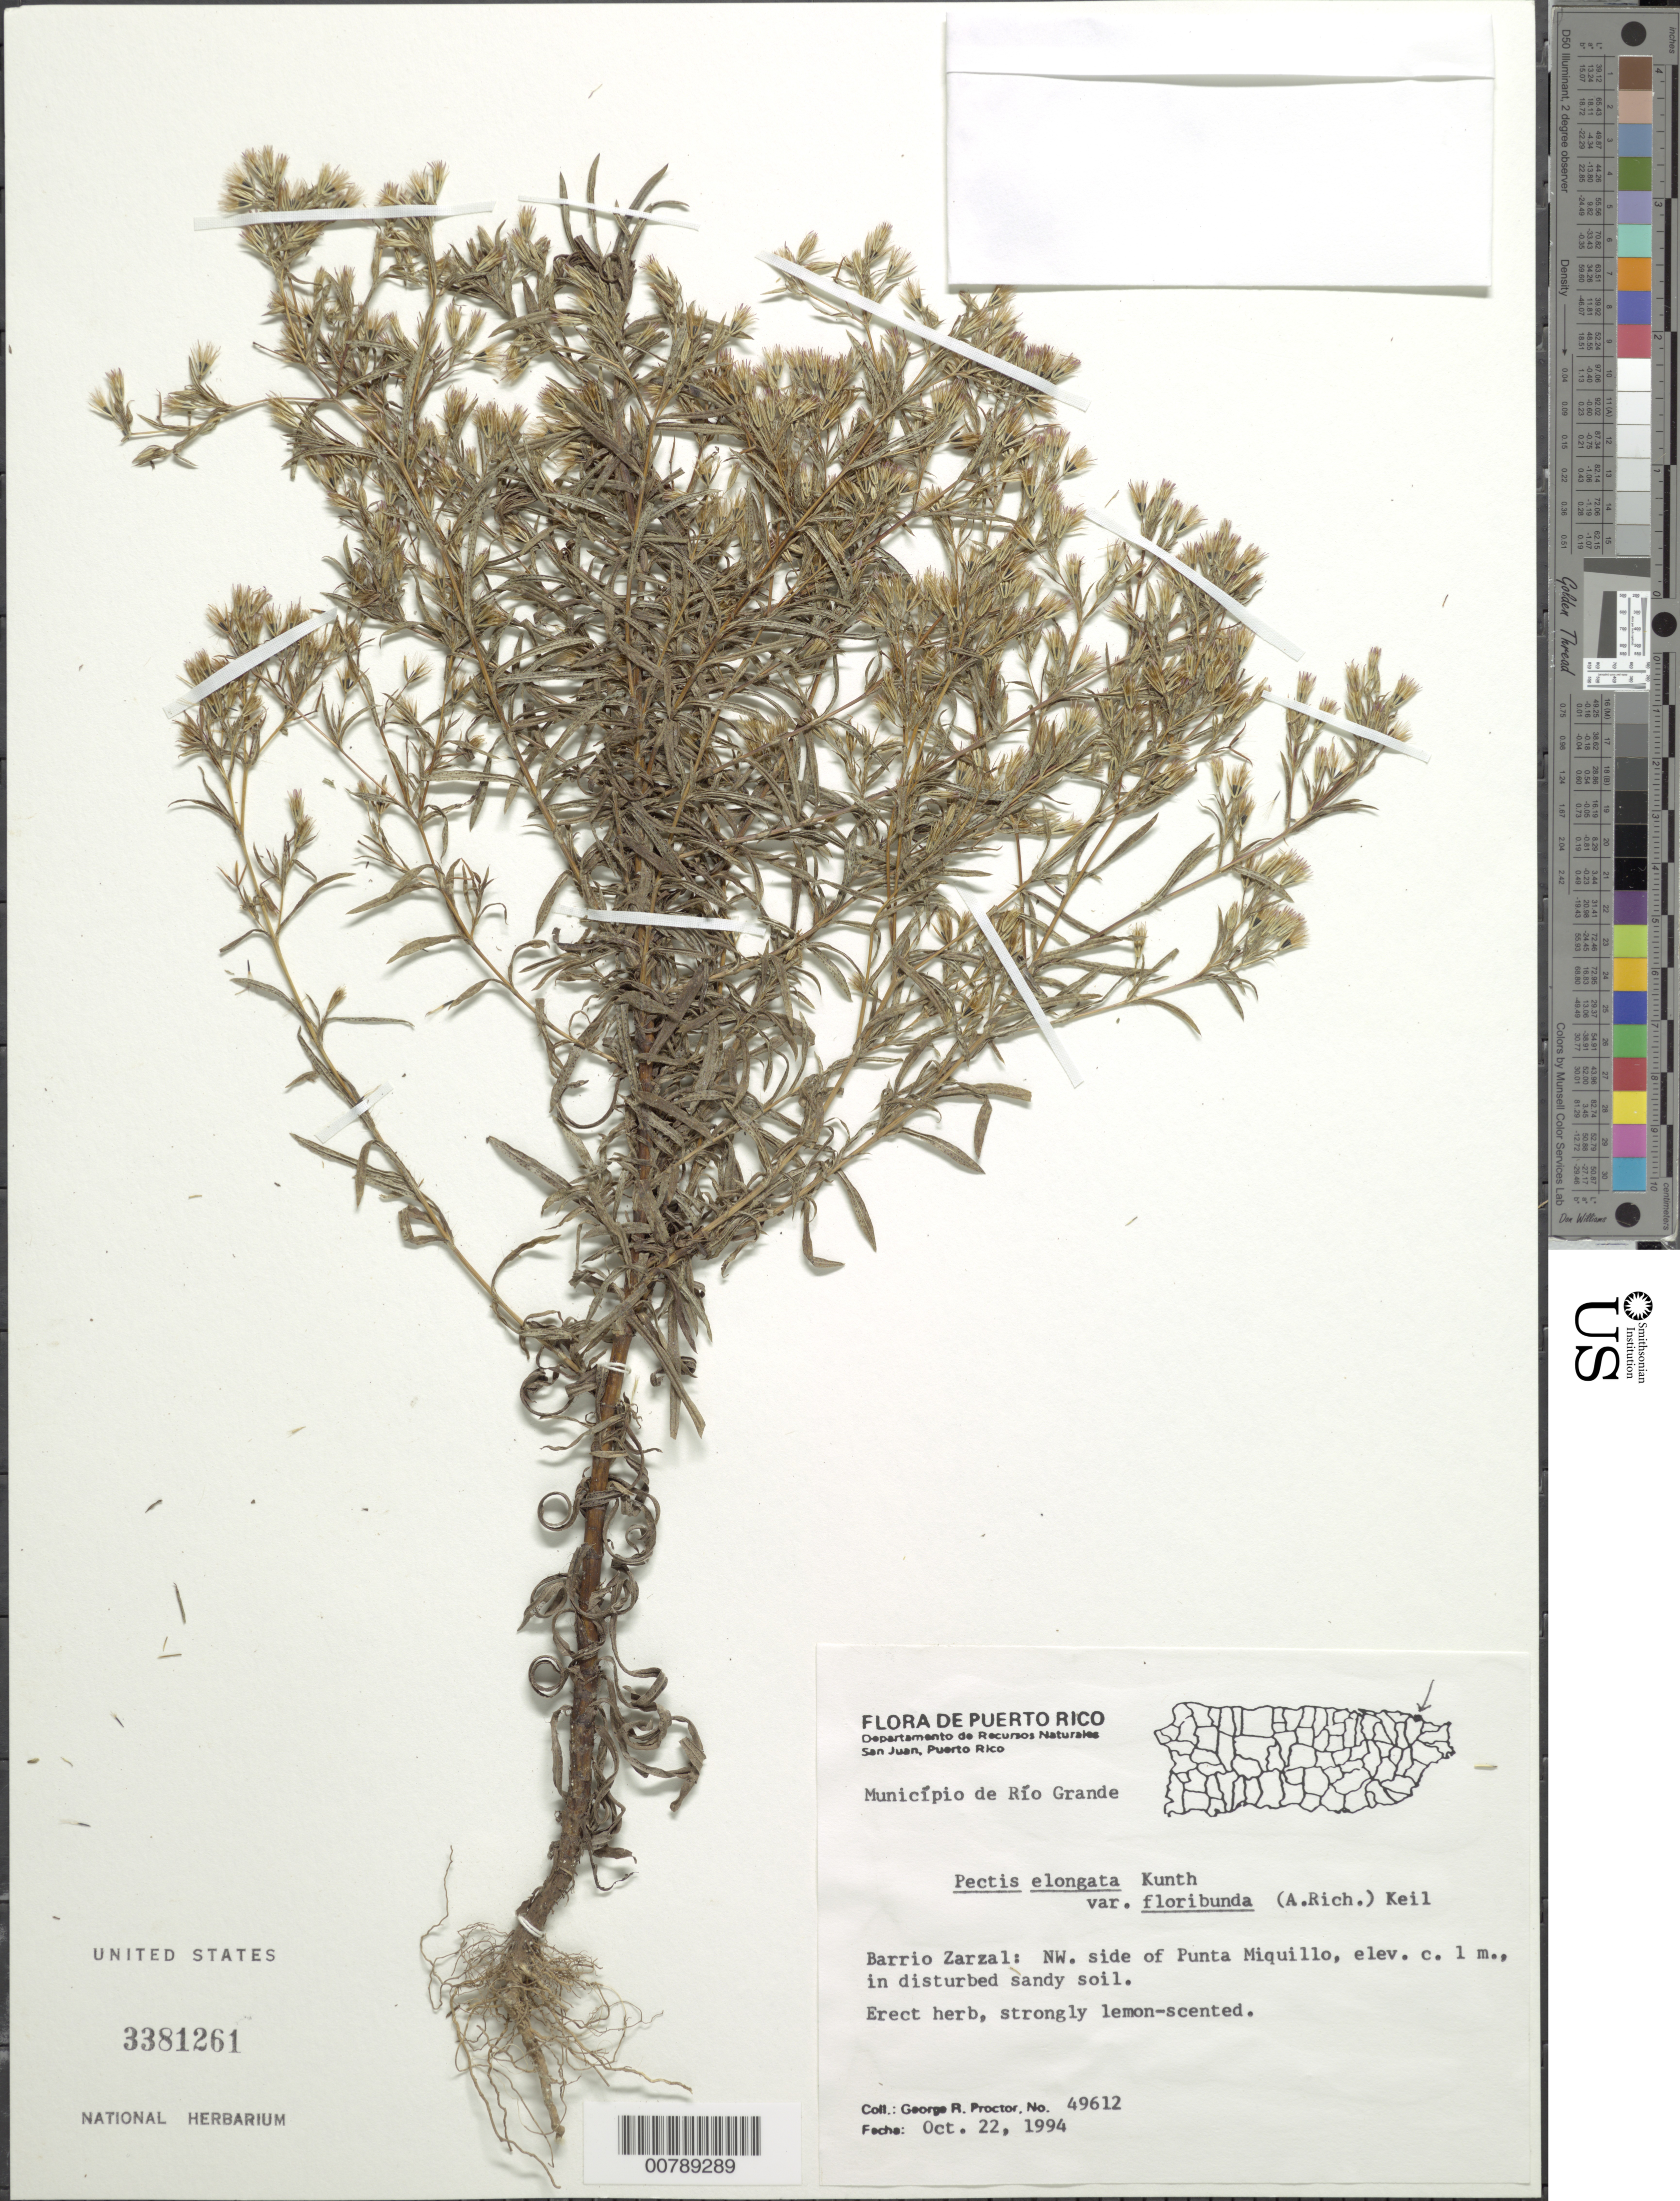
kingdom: Plantae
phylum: Tracheophyta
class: Magnoliopsida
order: Asterales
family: Asteraceae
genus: Pectis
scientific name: Pectis elongata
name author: Kunth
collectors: G. R. Proctor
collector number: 49612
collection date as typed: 22 Oct 1994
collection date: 1994-10-22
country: Puerto Rico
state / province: Río Grande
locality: Barrio Zarzal: NW side of Punta Miquillo. Municipio Río Grande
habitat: Disturbed sandy soil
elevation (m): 1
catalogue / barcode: US 3381261